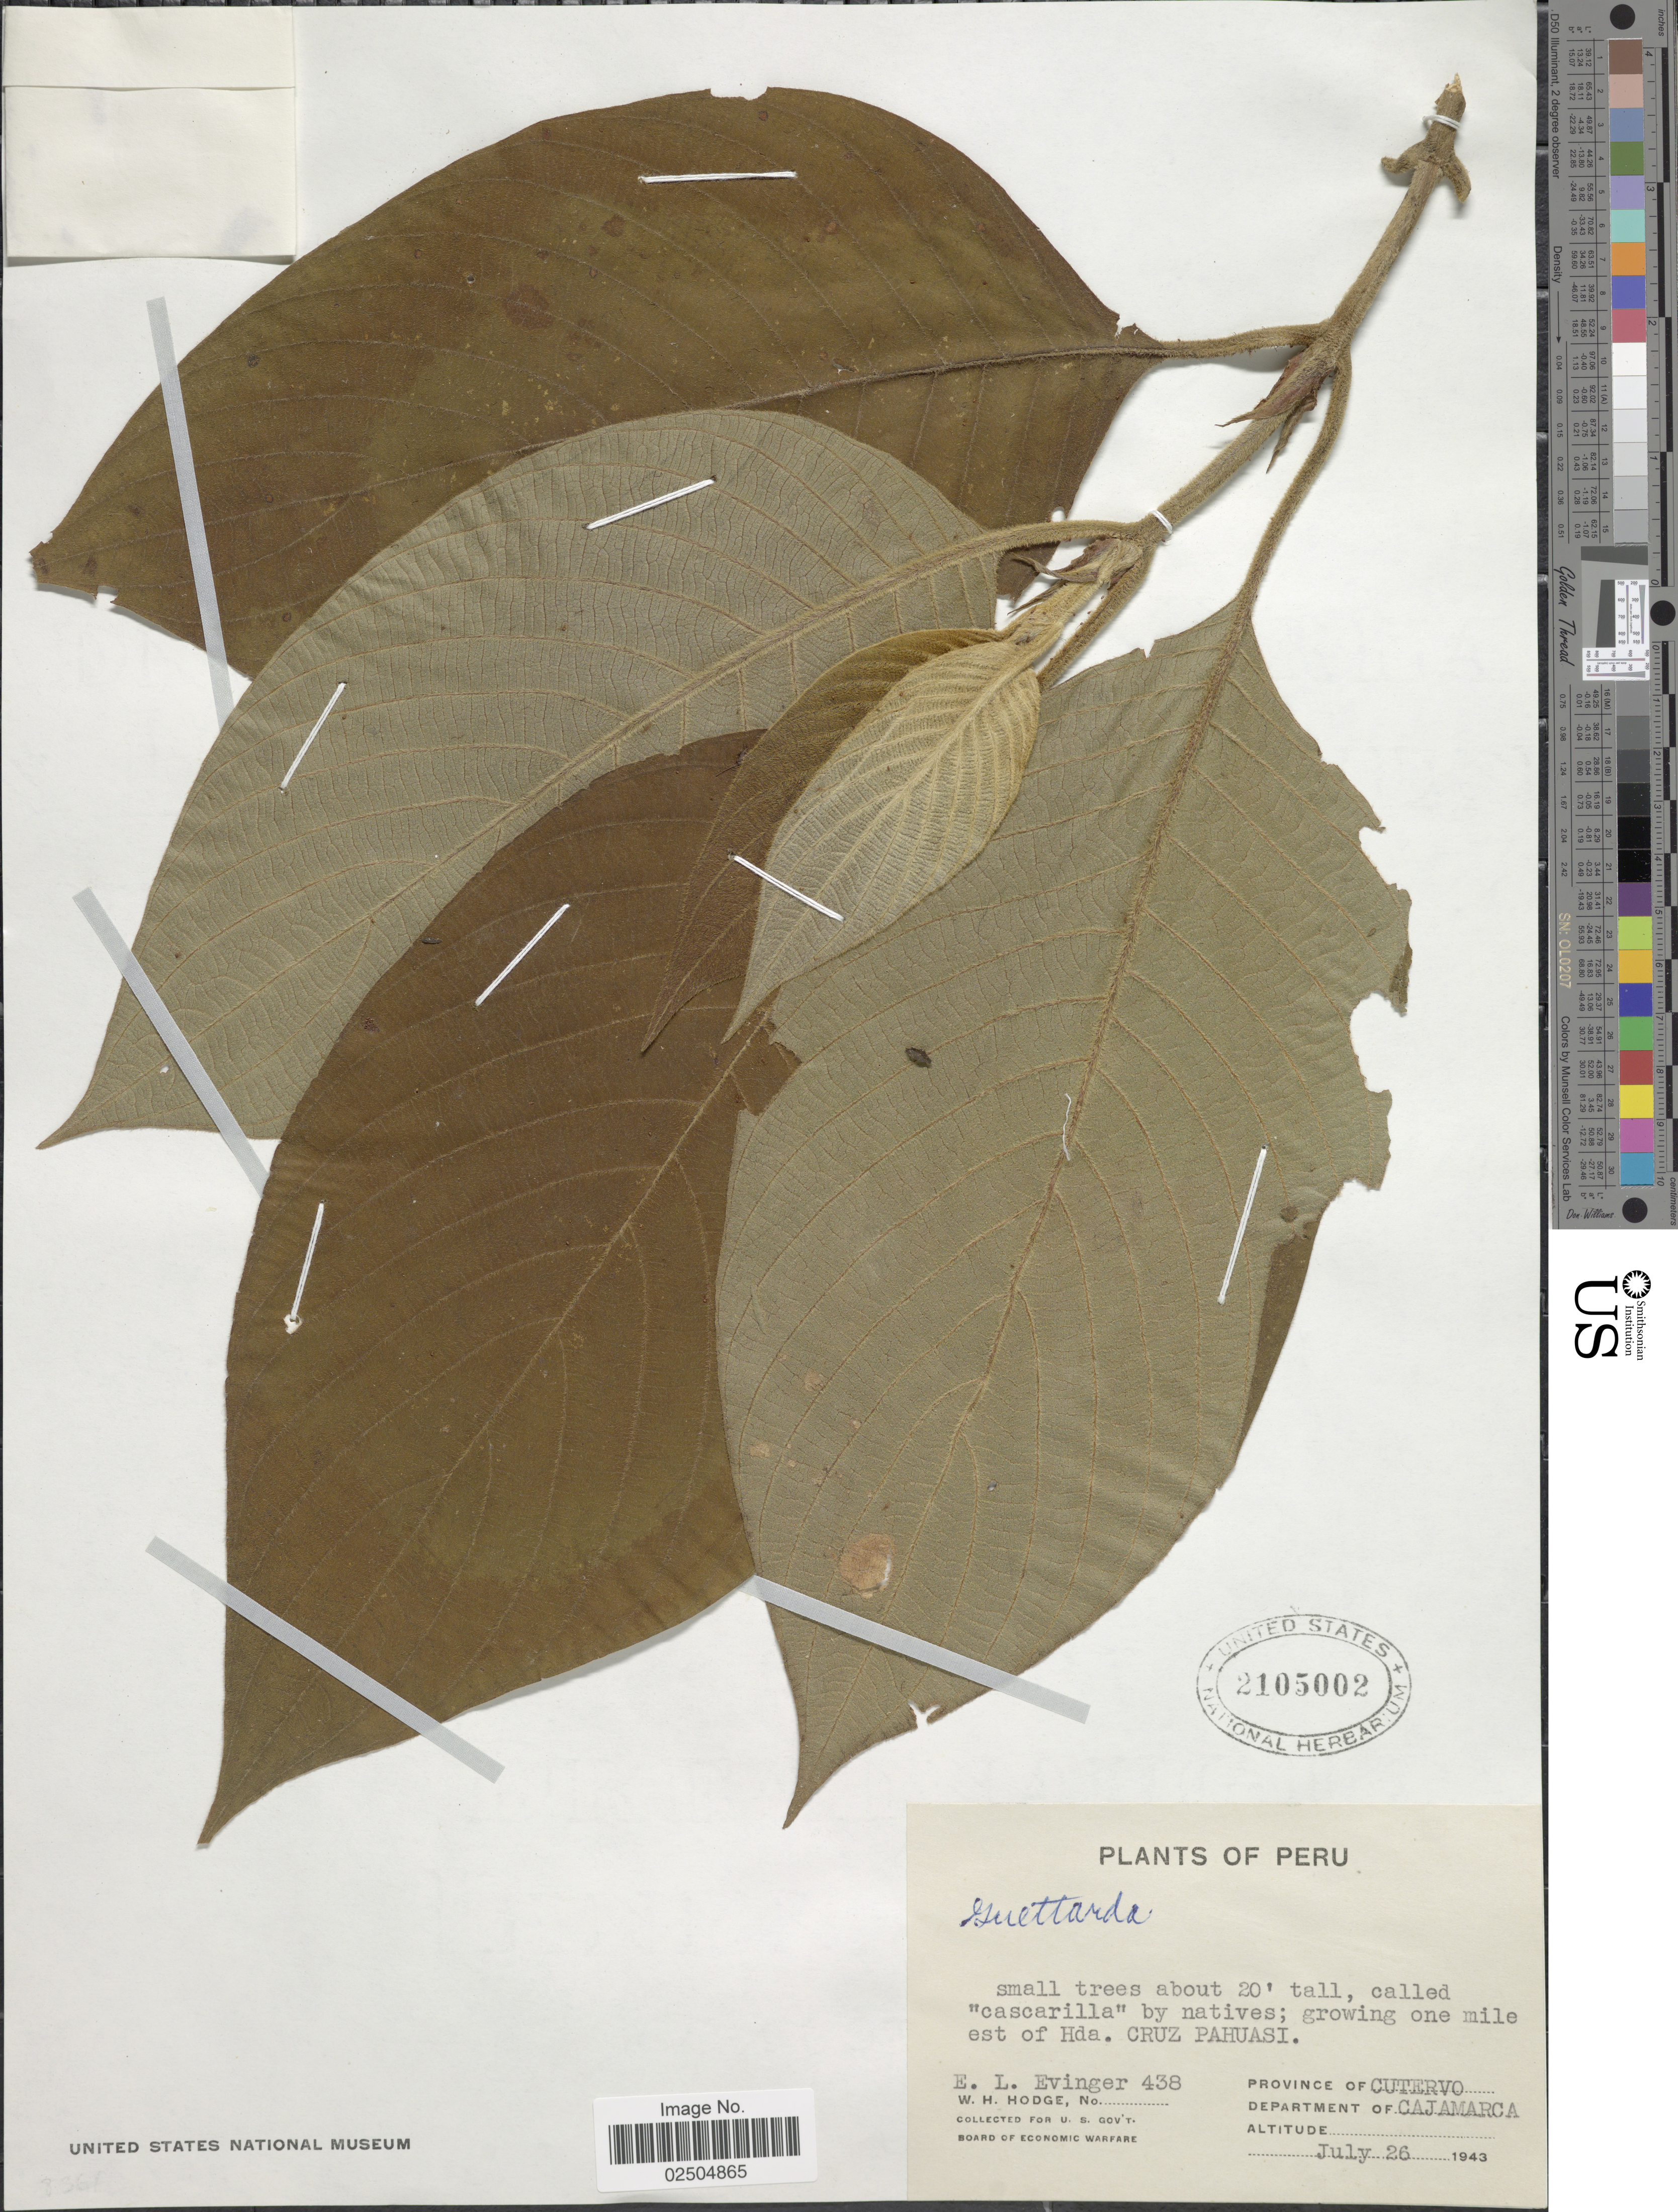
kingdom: Plantae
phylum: Tracheophyta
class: Magnoliopsida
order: Gentianales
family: Rubiaceae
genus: Guettarda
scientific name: Guettarda sp.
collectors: E. Evinger & W. Hodge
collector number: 438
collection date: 1943-07-26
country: Peru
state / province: Cajamarca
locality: On mile est of Hda. Cruz Pahuasi, Province of Cutervo, Department of Cajamarca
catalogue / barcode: US 2105002